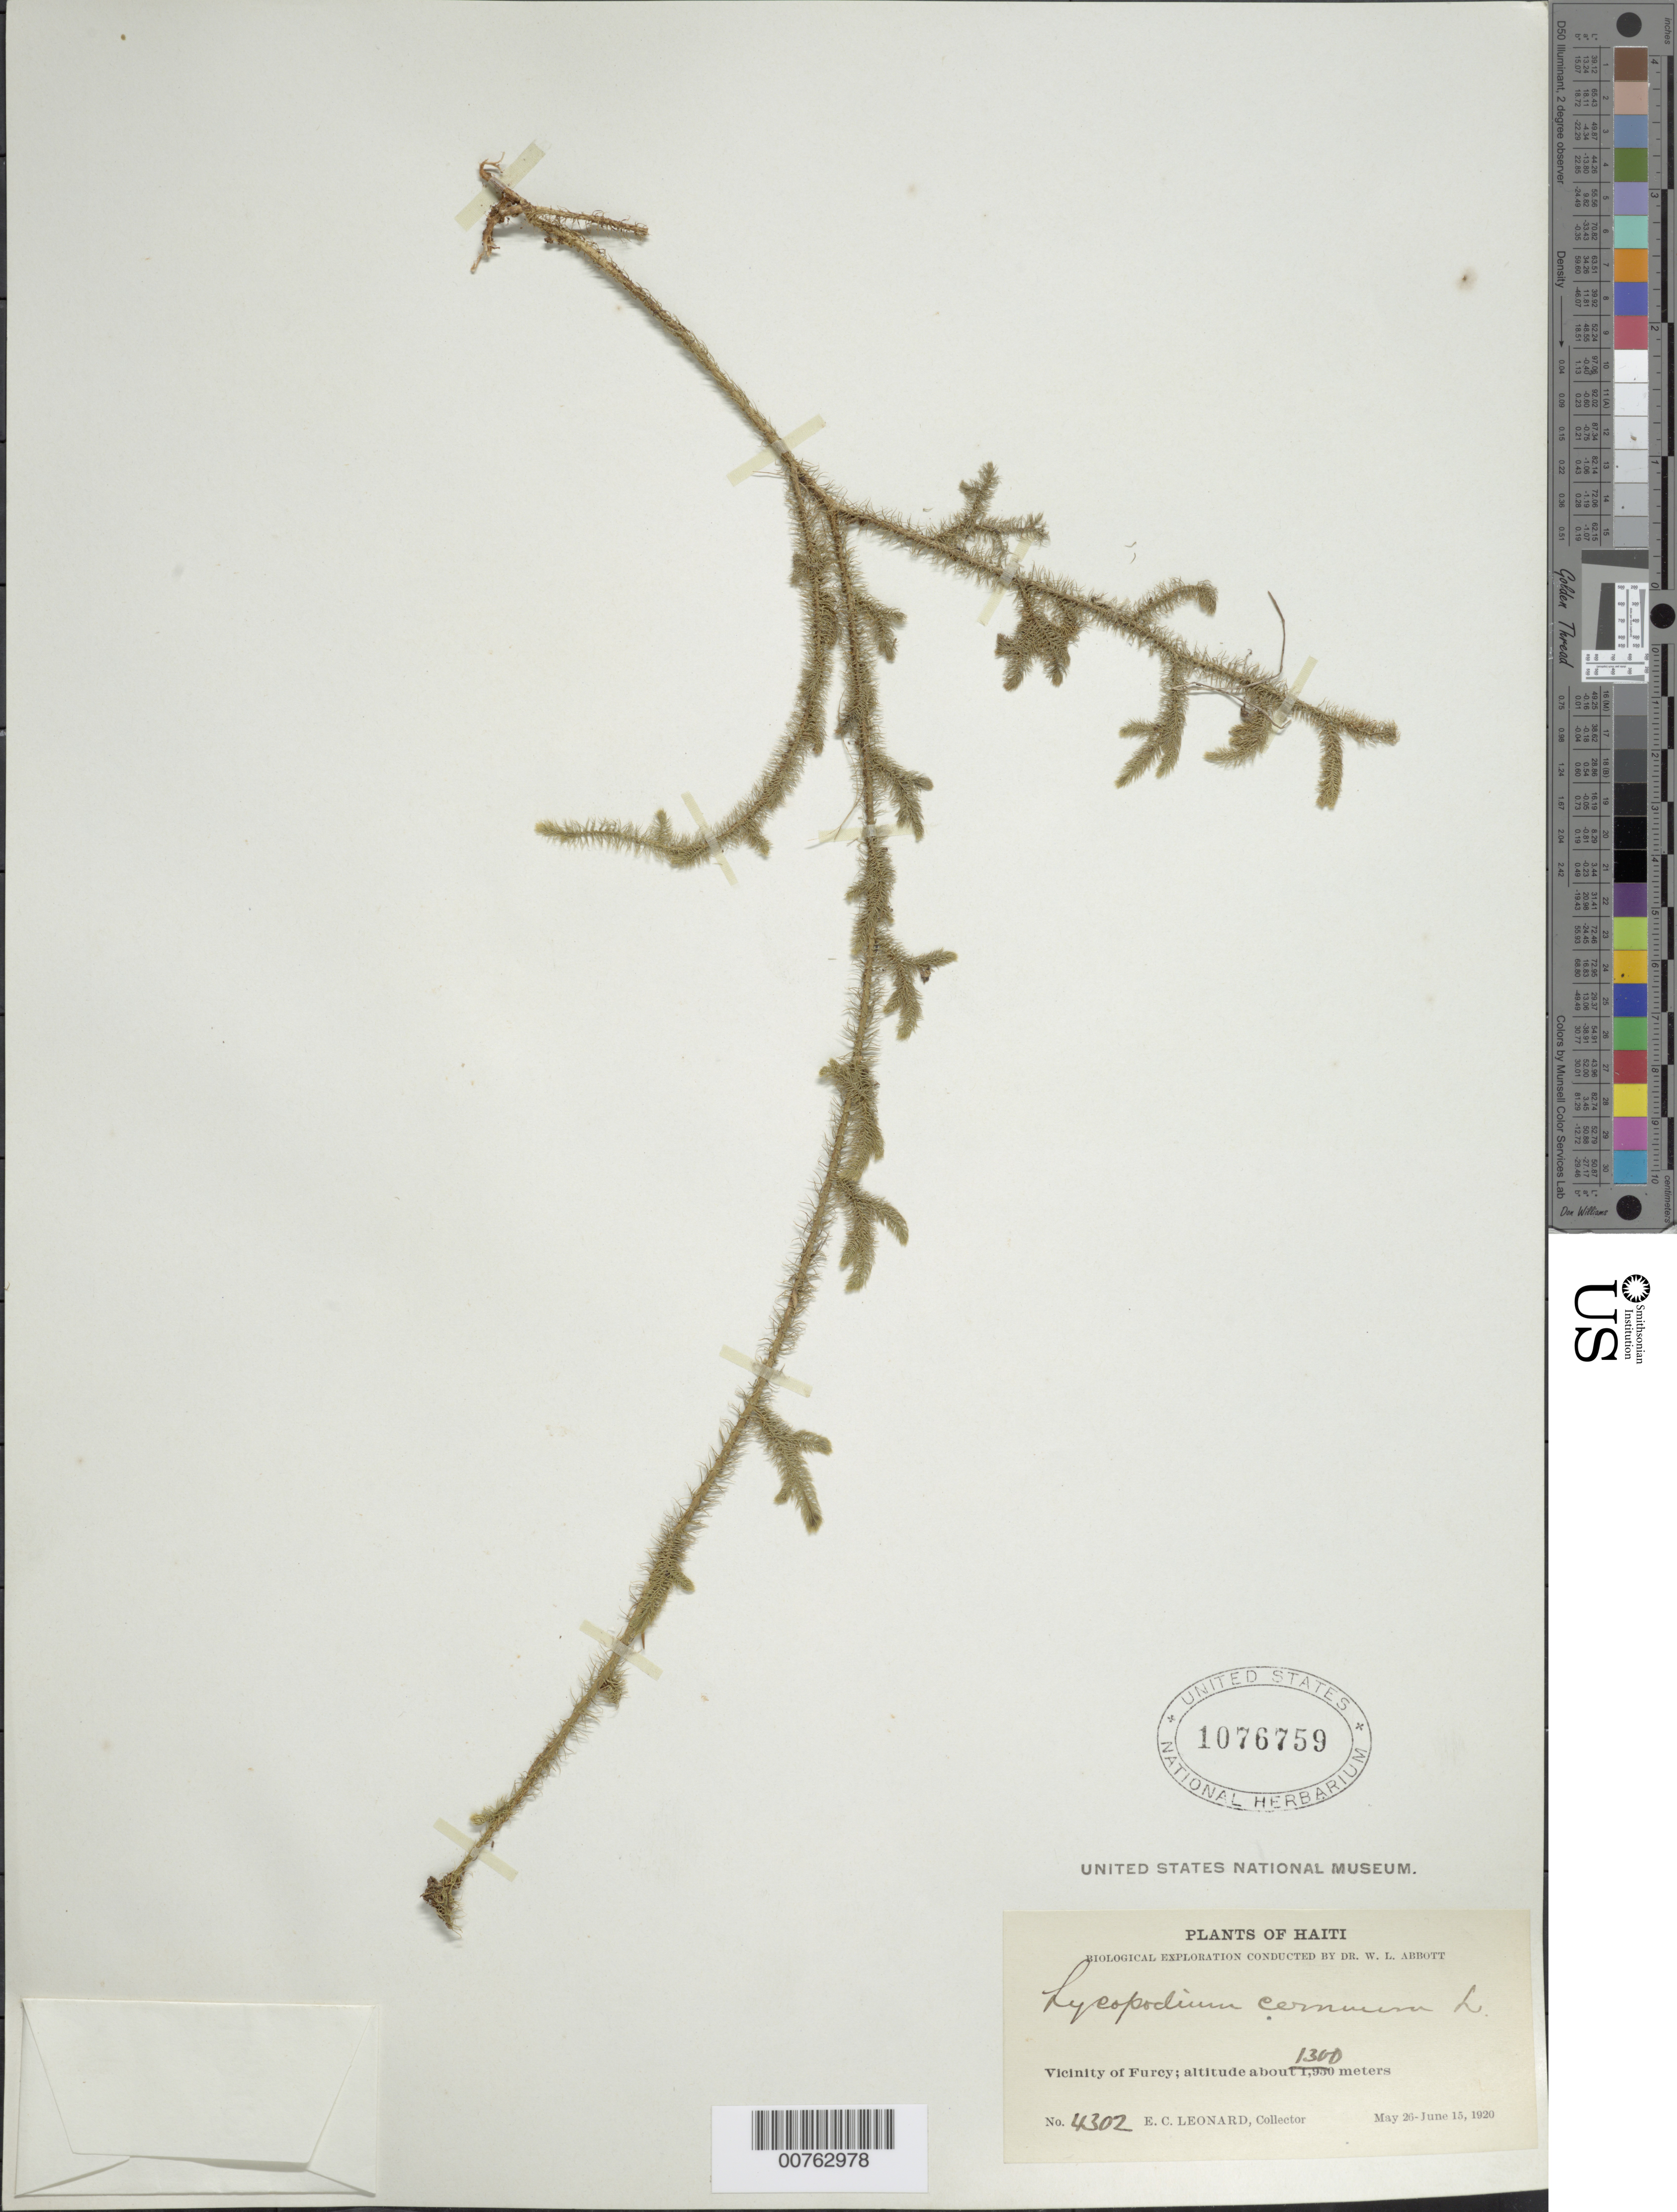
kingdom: Plantae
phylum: Tracheophyta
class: Lycopodiopsida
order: Lycopodiales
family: Lycopodiaceae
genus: Palhinhaea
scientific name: Palhinhaea cernua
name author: (L.) Vasc. & Franco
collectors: E. C. Leonard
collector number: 4302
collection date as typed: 26 May 1920 to 15 Jun 1920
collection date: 1920-05-26/1920-06-15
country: Haiti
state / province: Ouest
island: Hispaniola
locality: Vicinity of Furcy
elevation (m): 1300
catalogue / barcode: US 1076759